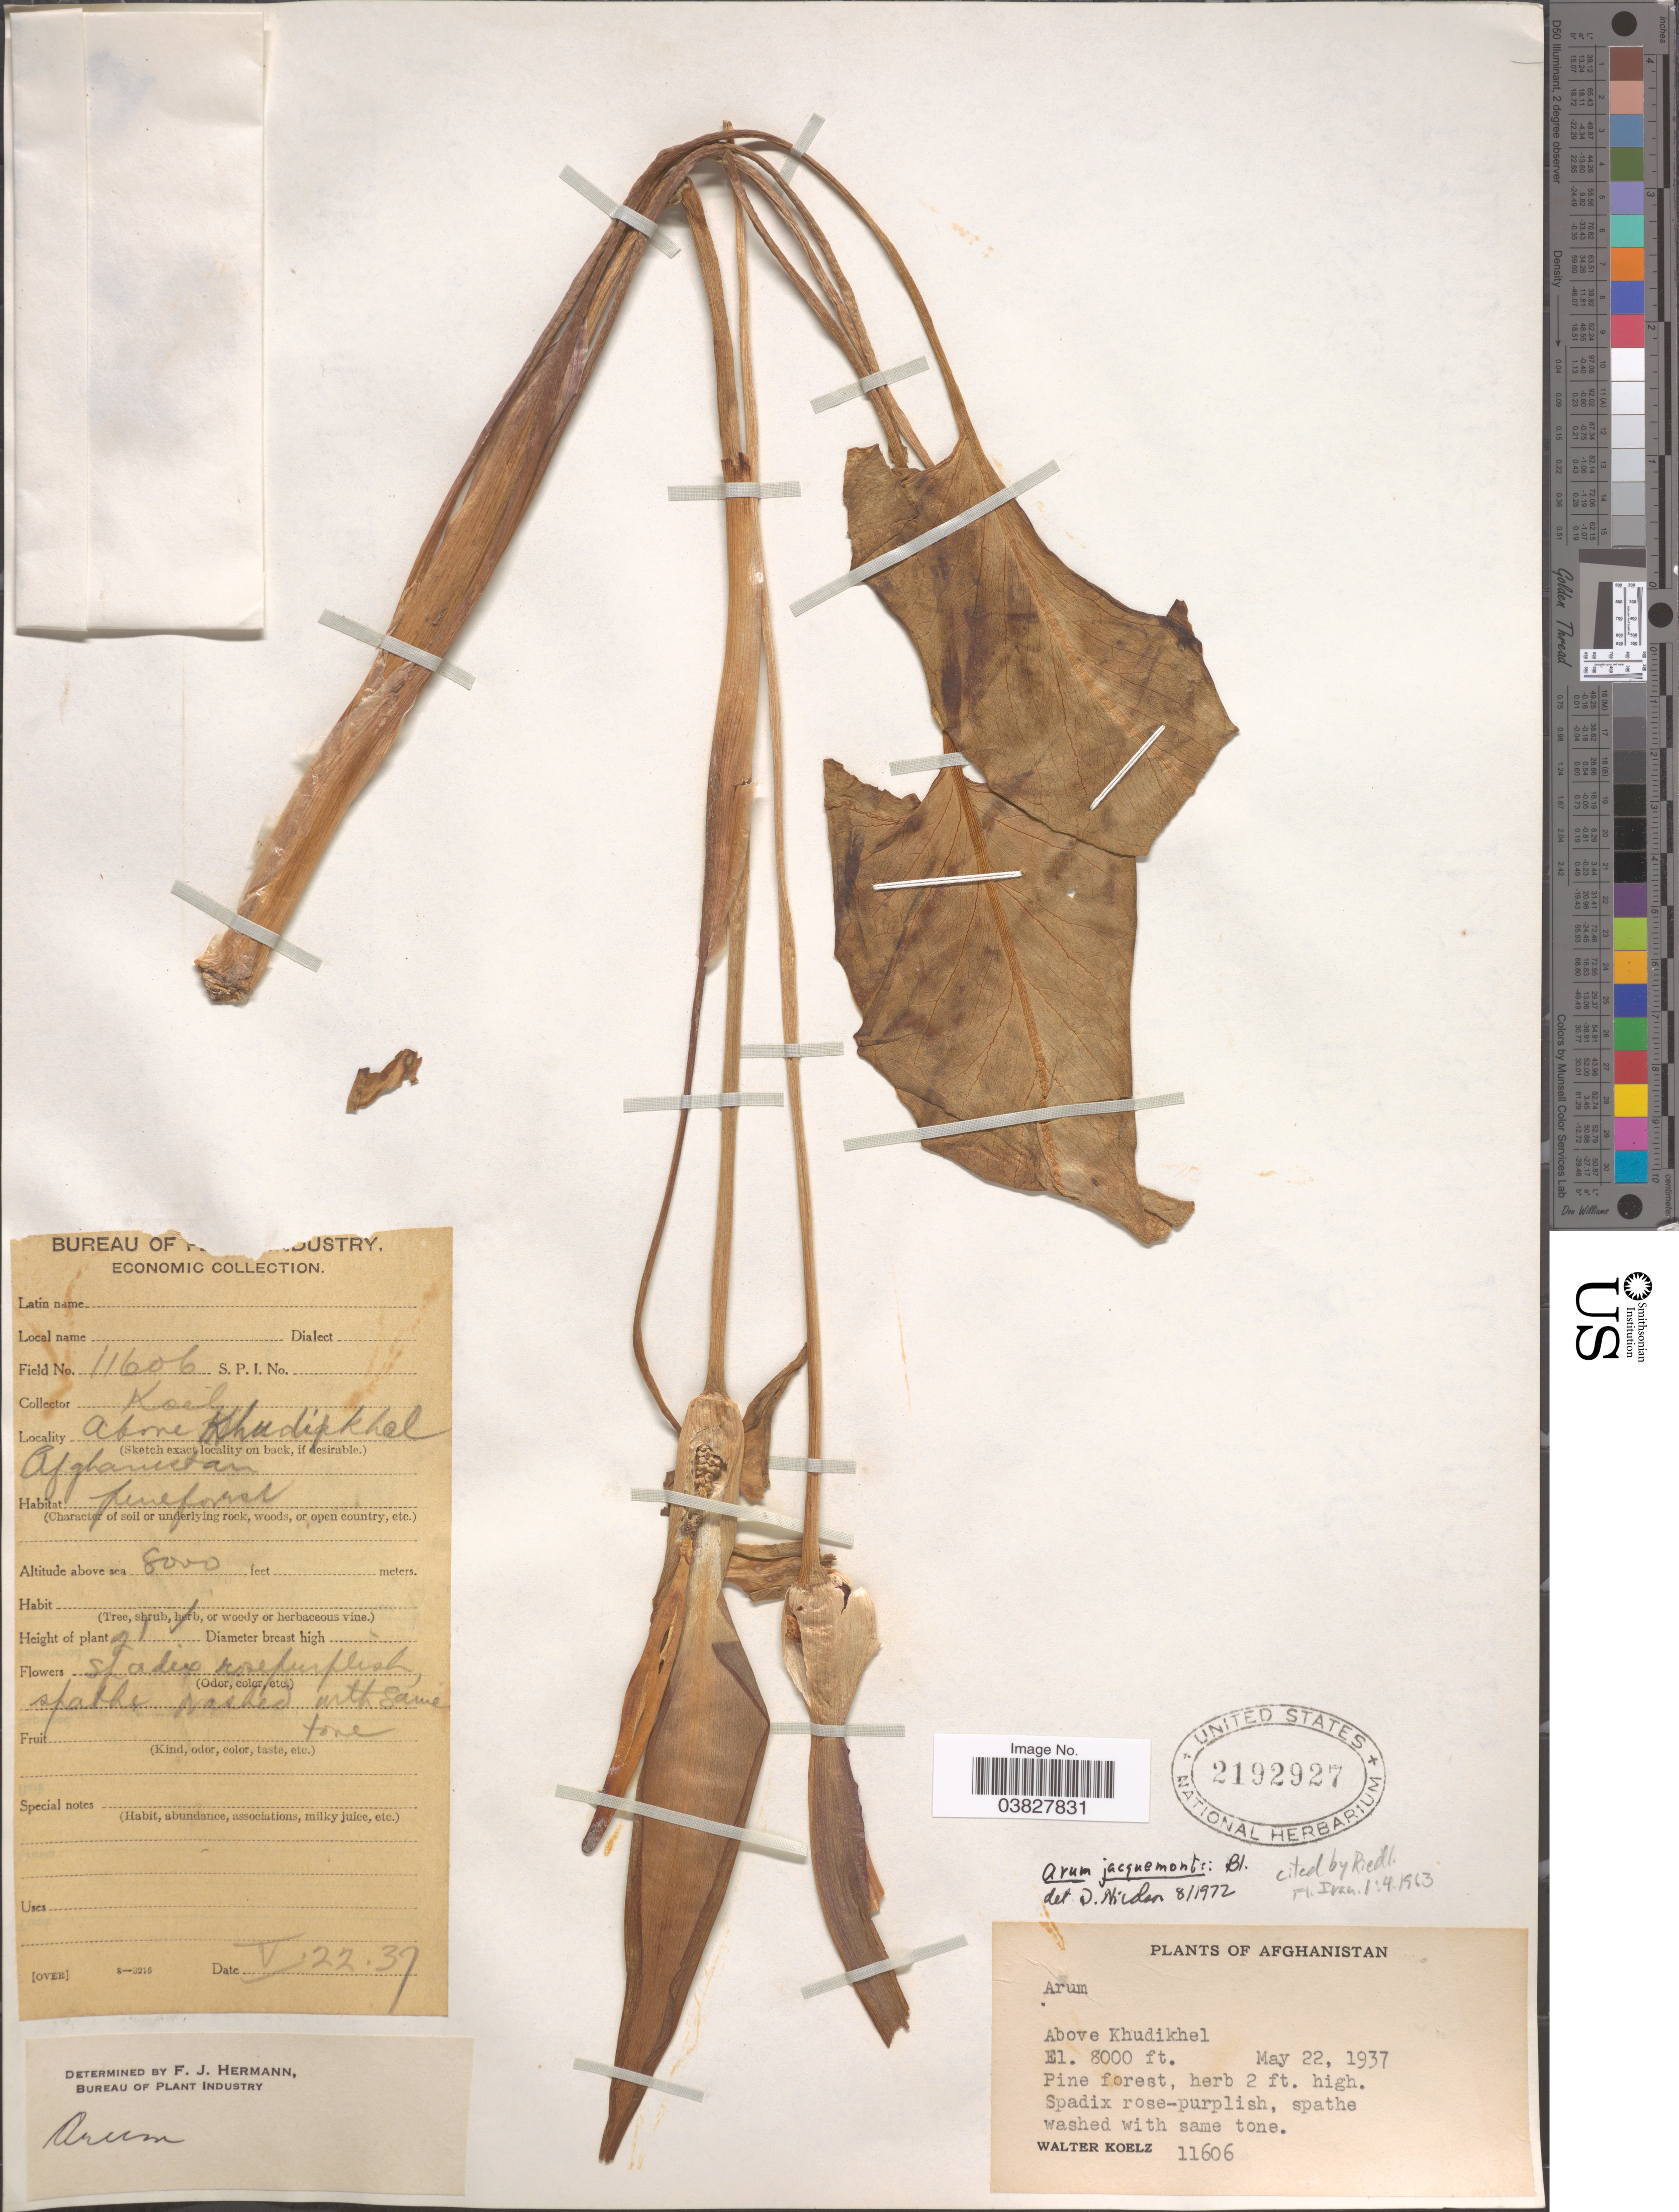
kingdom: Plantae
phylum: Tracheophyta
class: Liliopsida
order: Alismatales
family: Araceae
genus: Arum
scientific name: Arum jacquemontii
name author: Blume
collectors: W. N. Koelz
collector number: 11606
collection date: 1937-05-22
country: Afghanistan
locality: Above Khudikhel.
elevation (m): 2438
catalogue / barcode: US 2192927